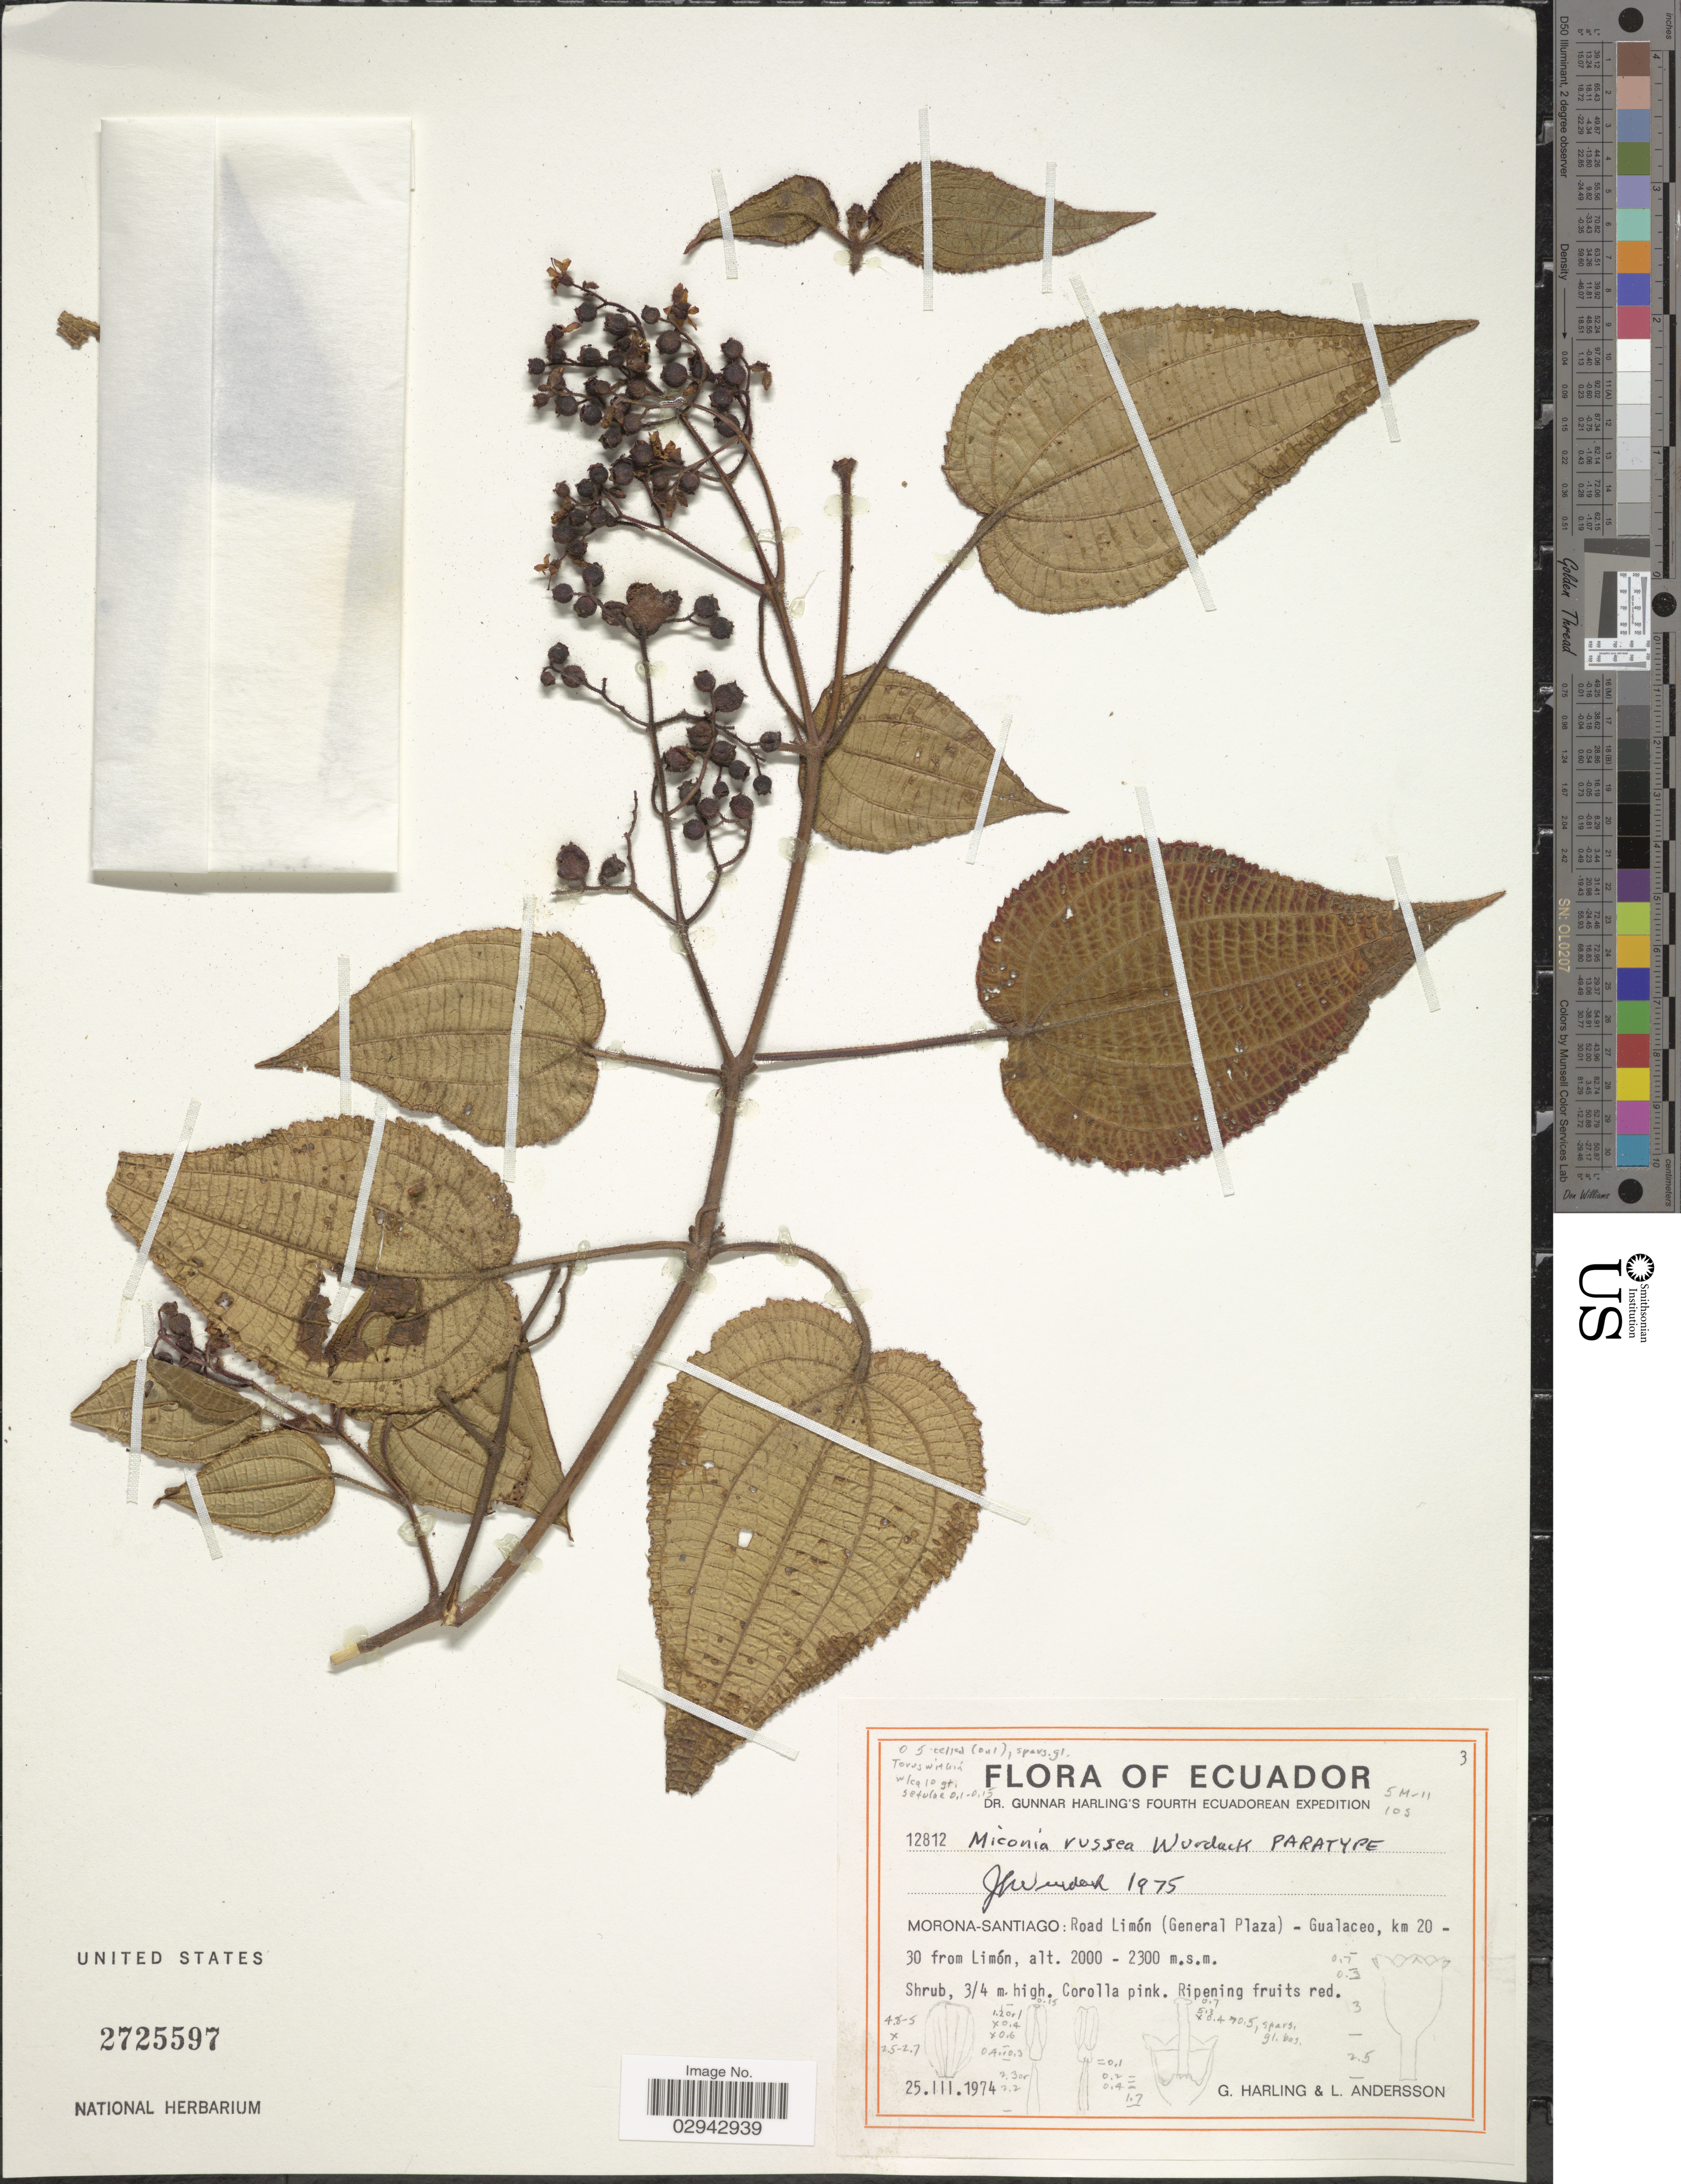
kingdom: Plantae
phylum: Tracheophyta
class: Magnoliopsida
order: Myrtales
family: Melastomataceae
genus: Miconia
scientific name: Miconia russea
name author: Wurdack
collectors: G. Harling & L. Andersson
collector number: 12812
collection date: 1974-03-25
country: Ecuador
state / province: Morona-Santiago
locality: Road Limón (General Plaza) - Gualaceo, km 20 - 30 from Limón.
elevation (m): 2000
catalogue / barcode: US 2725597